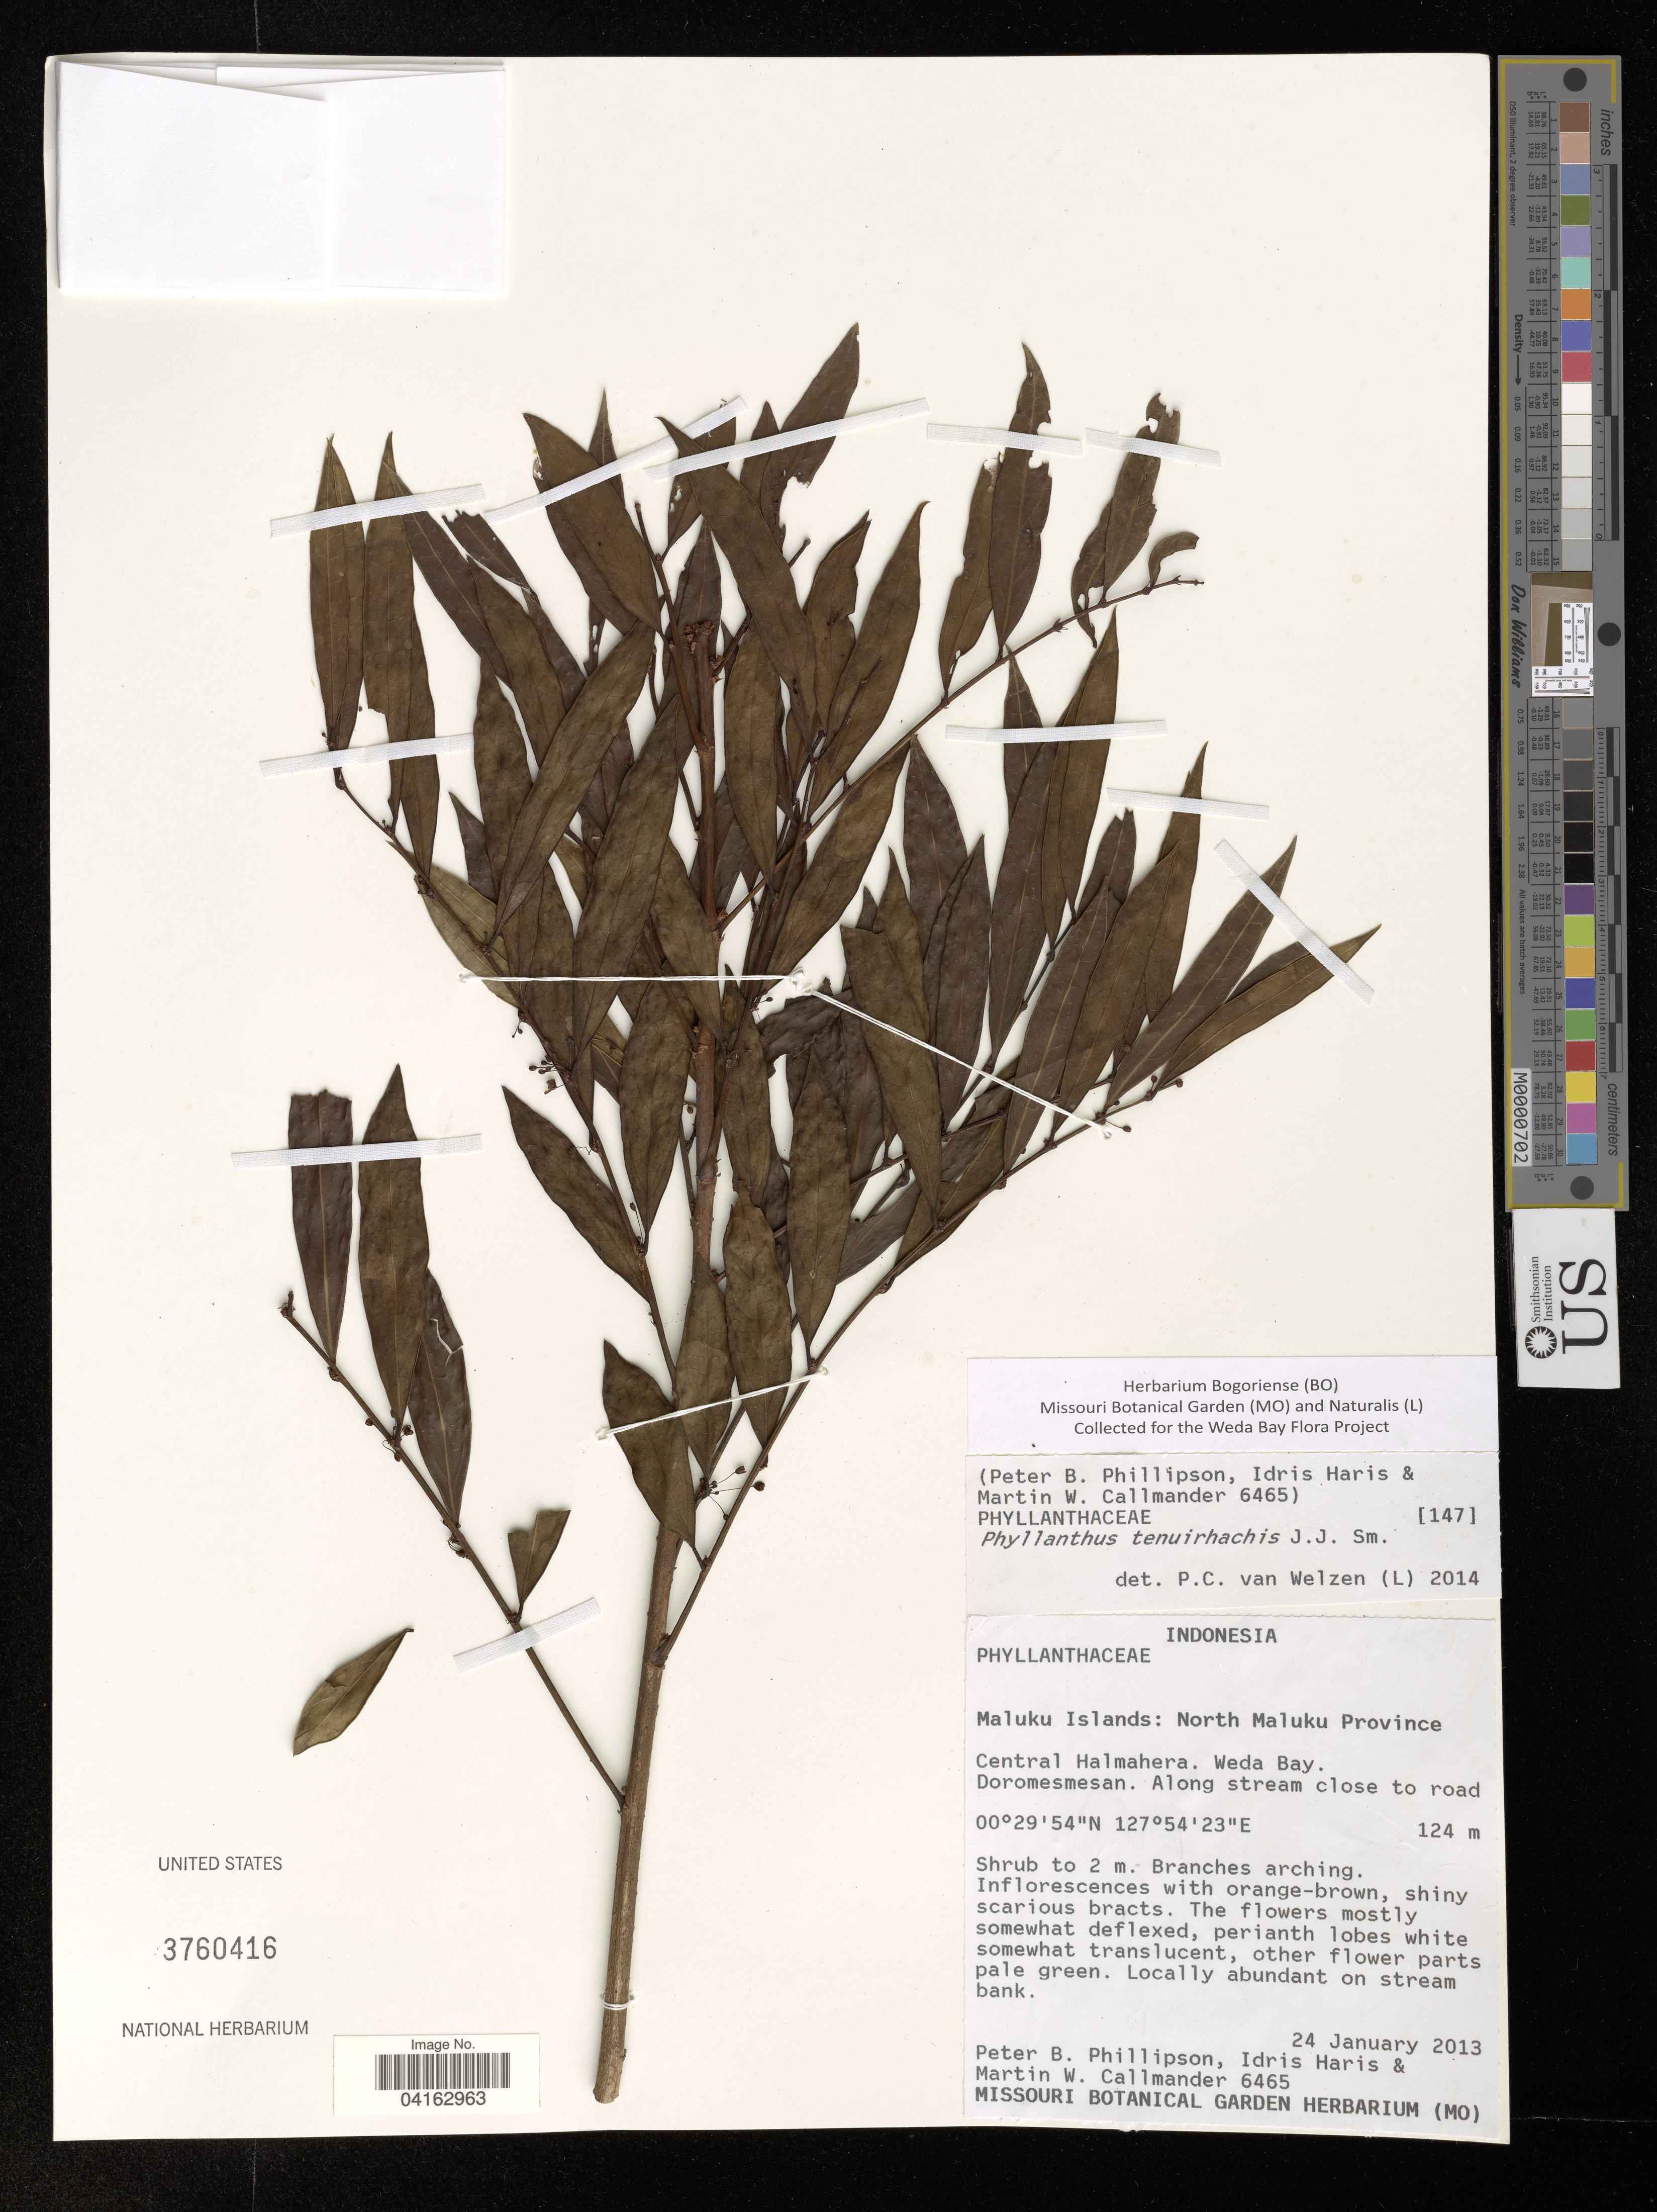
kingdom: Plantae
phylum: Tracheophyta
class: Magnoliopsida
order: Malpighiales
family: Phyllanthaceae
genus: Phyllanthus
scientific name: Phyllanthus tenuirhachis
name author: J.J. Sm.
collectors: P. B. Phillipson, I. Haris & M. Callmander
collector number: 6465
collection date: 2013-01-24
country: Indonesia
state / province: Maluku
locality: Maluku Islands: North Maluku Province. Central Halmahera. Weda Bay. Doromesmesan. Along stream close to road.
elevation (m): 124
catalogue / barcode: US 3760416